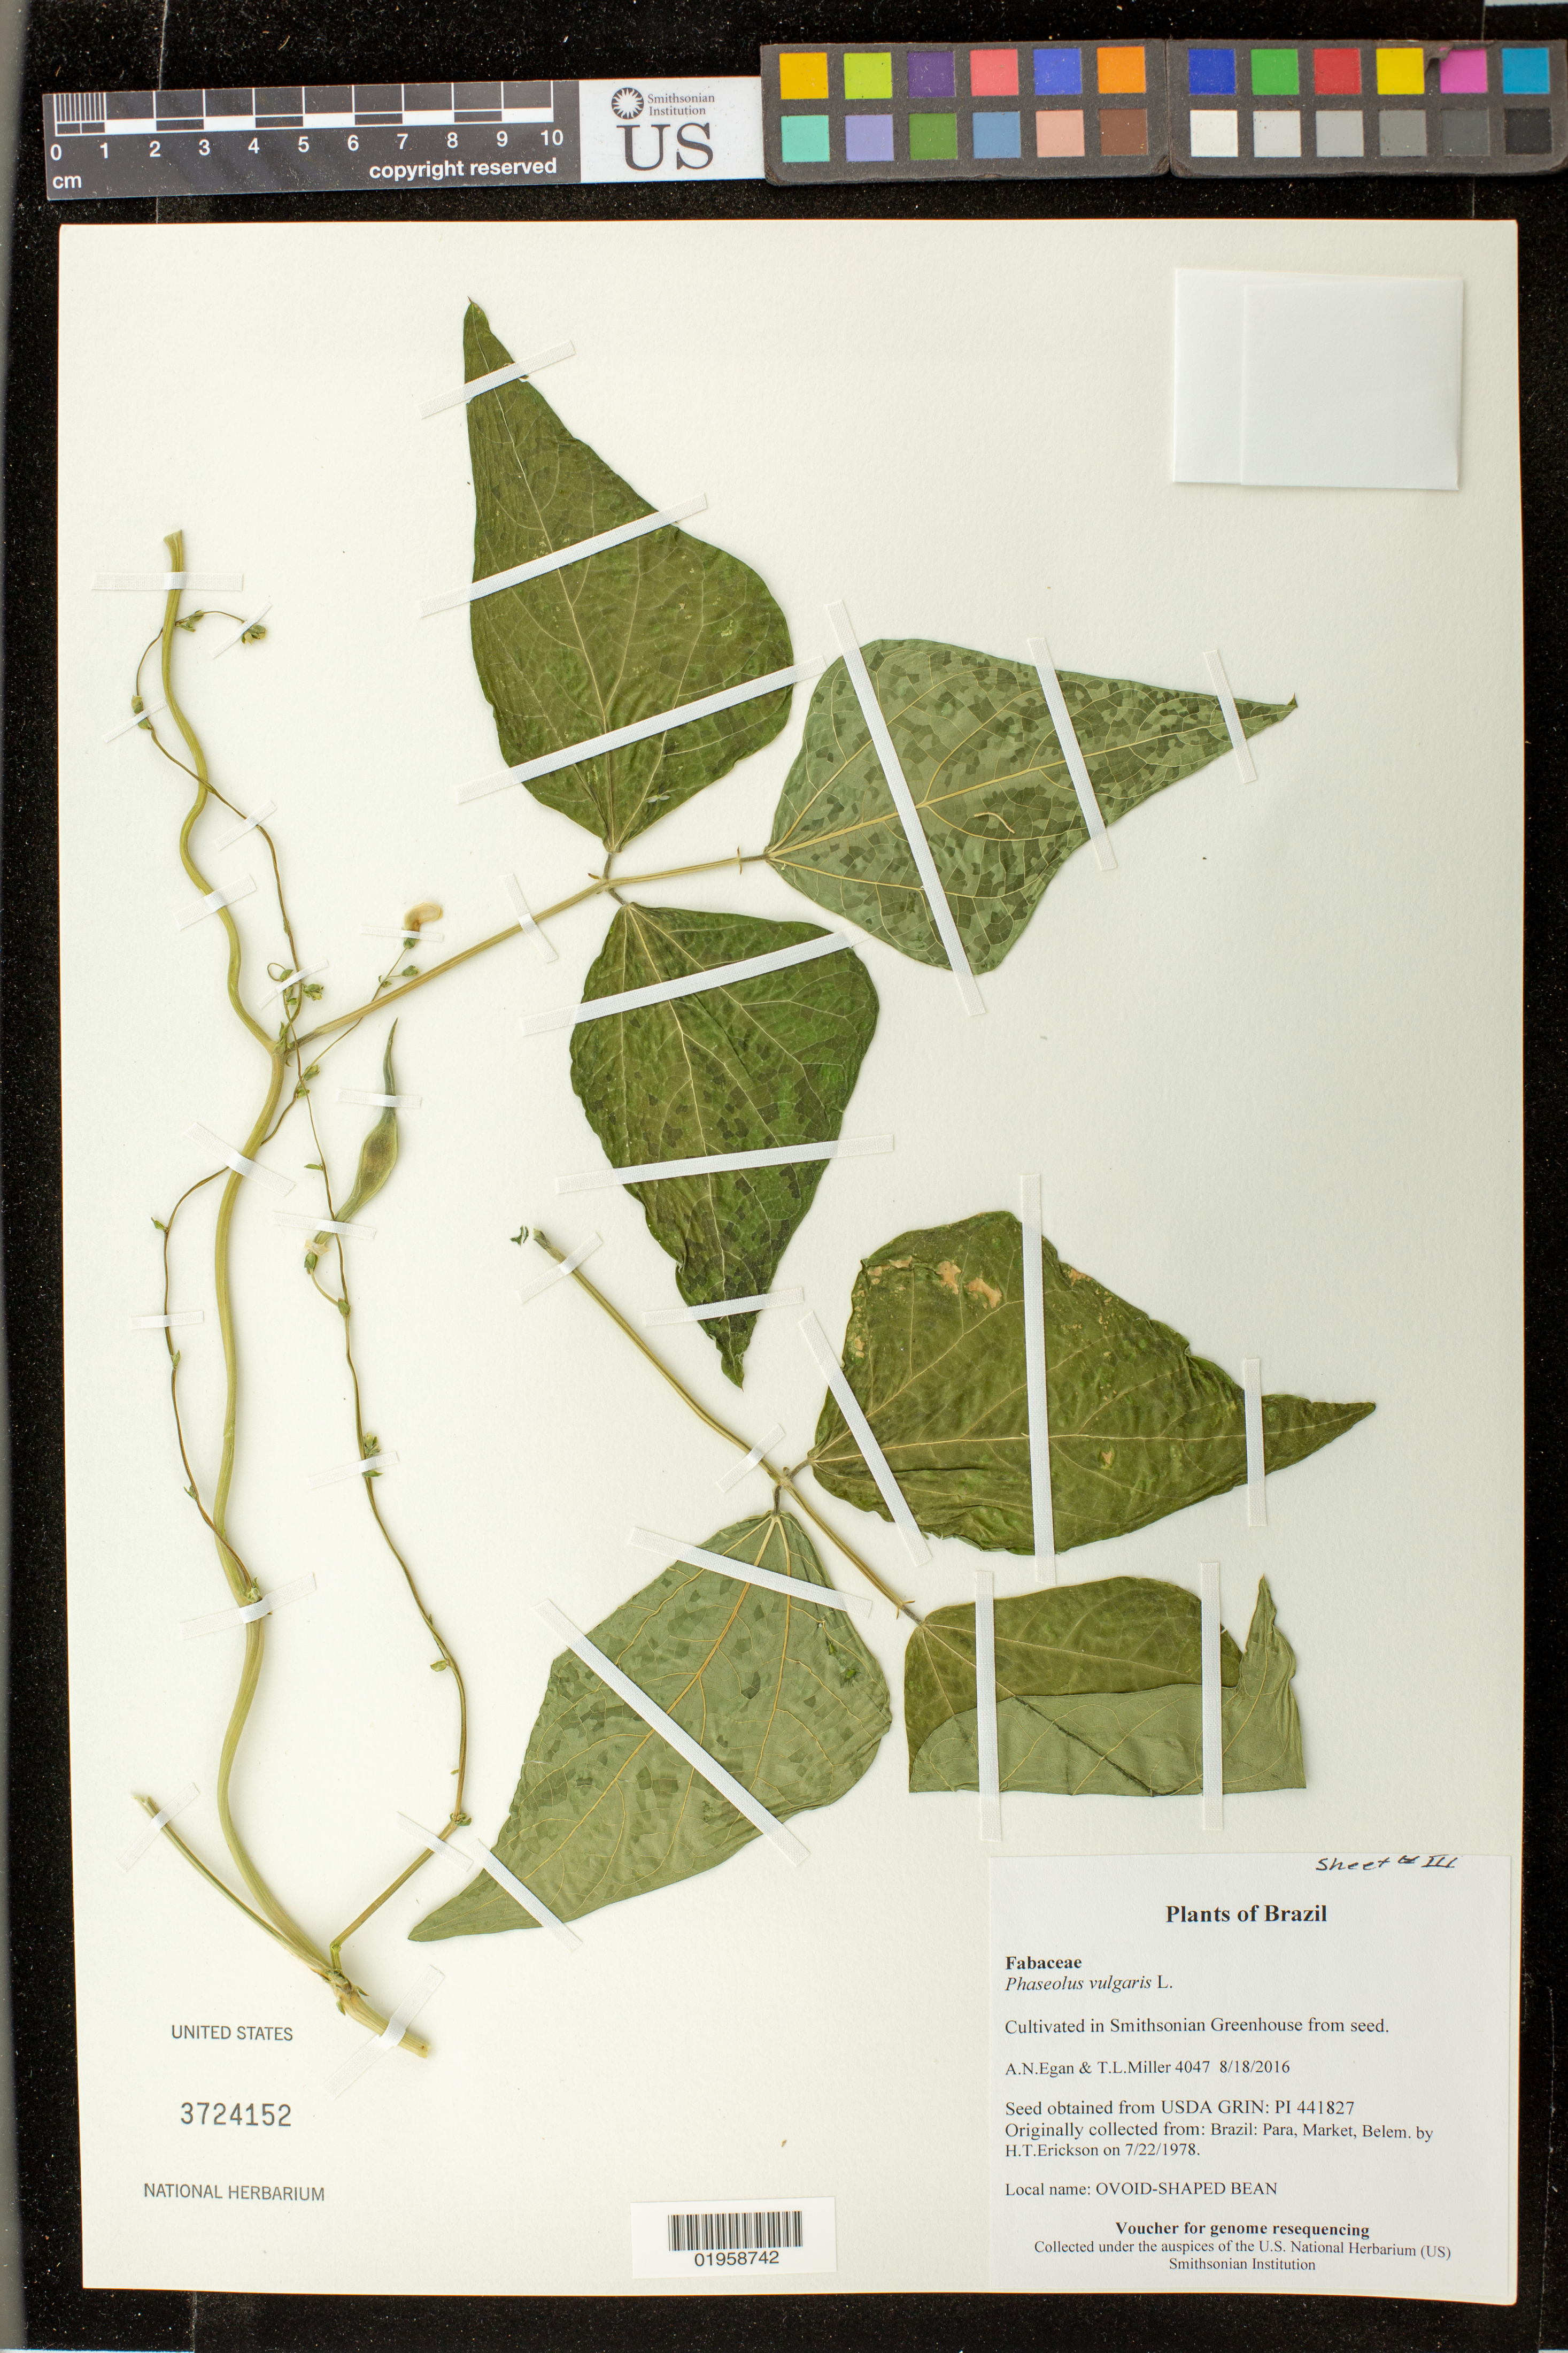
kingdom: Plantae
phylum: Tracheophyta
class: Magnoliopsida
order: Fabales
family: Fabaceae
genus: Phaseolus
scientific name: Phaseolus vulgaris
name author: L.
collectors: A. N. Egan & T. L. Miller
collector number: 4047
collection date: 2016-08-18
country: United States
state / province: Maryland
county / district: Prince George's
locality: Smithsonian's Museum Support Ctr; 4210 Suitland Pkwy., NMNH Botany Research Greenhouses. Suitland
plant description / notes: Originally collected in Brazil, Para, Market, Belem, on 1978-07-18. H.T.Erickson (collector); Grown from seed acquired from the USDA's GRIN seed bank.; Ovoid-Shaped Bean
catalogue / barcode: US 3724152